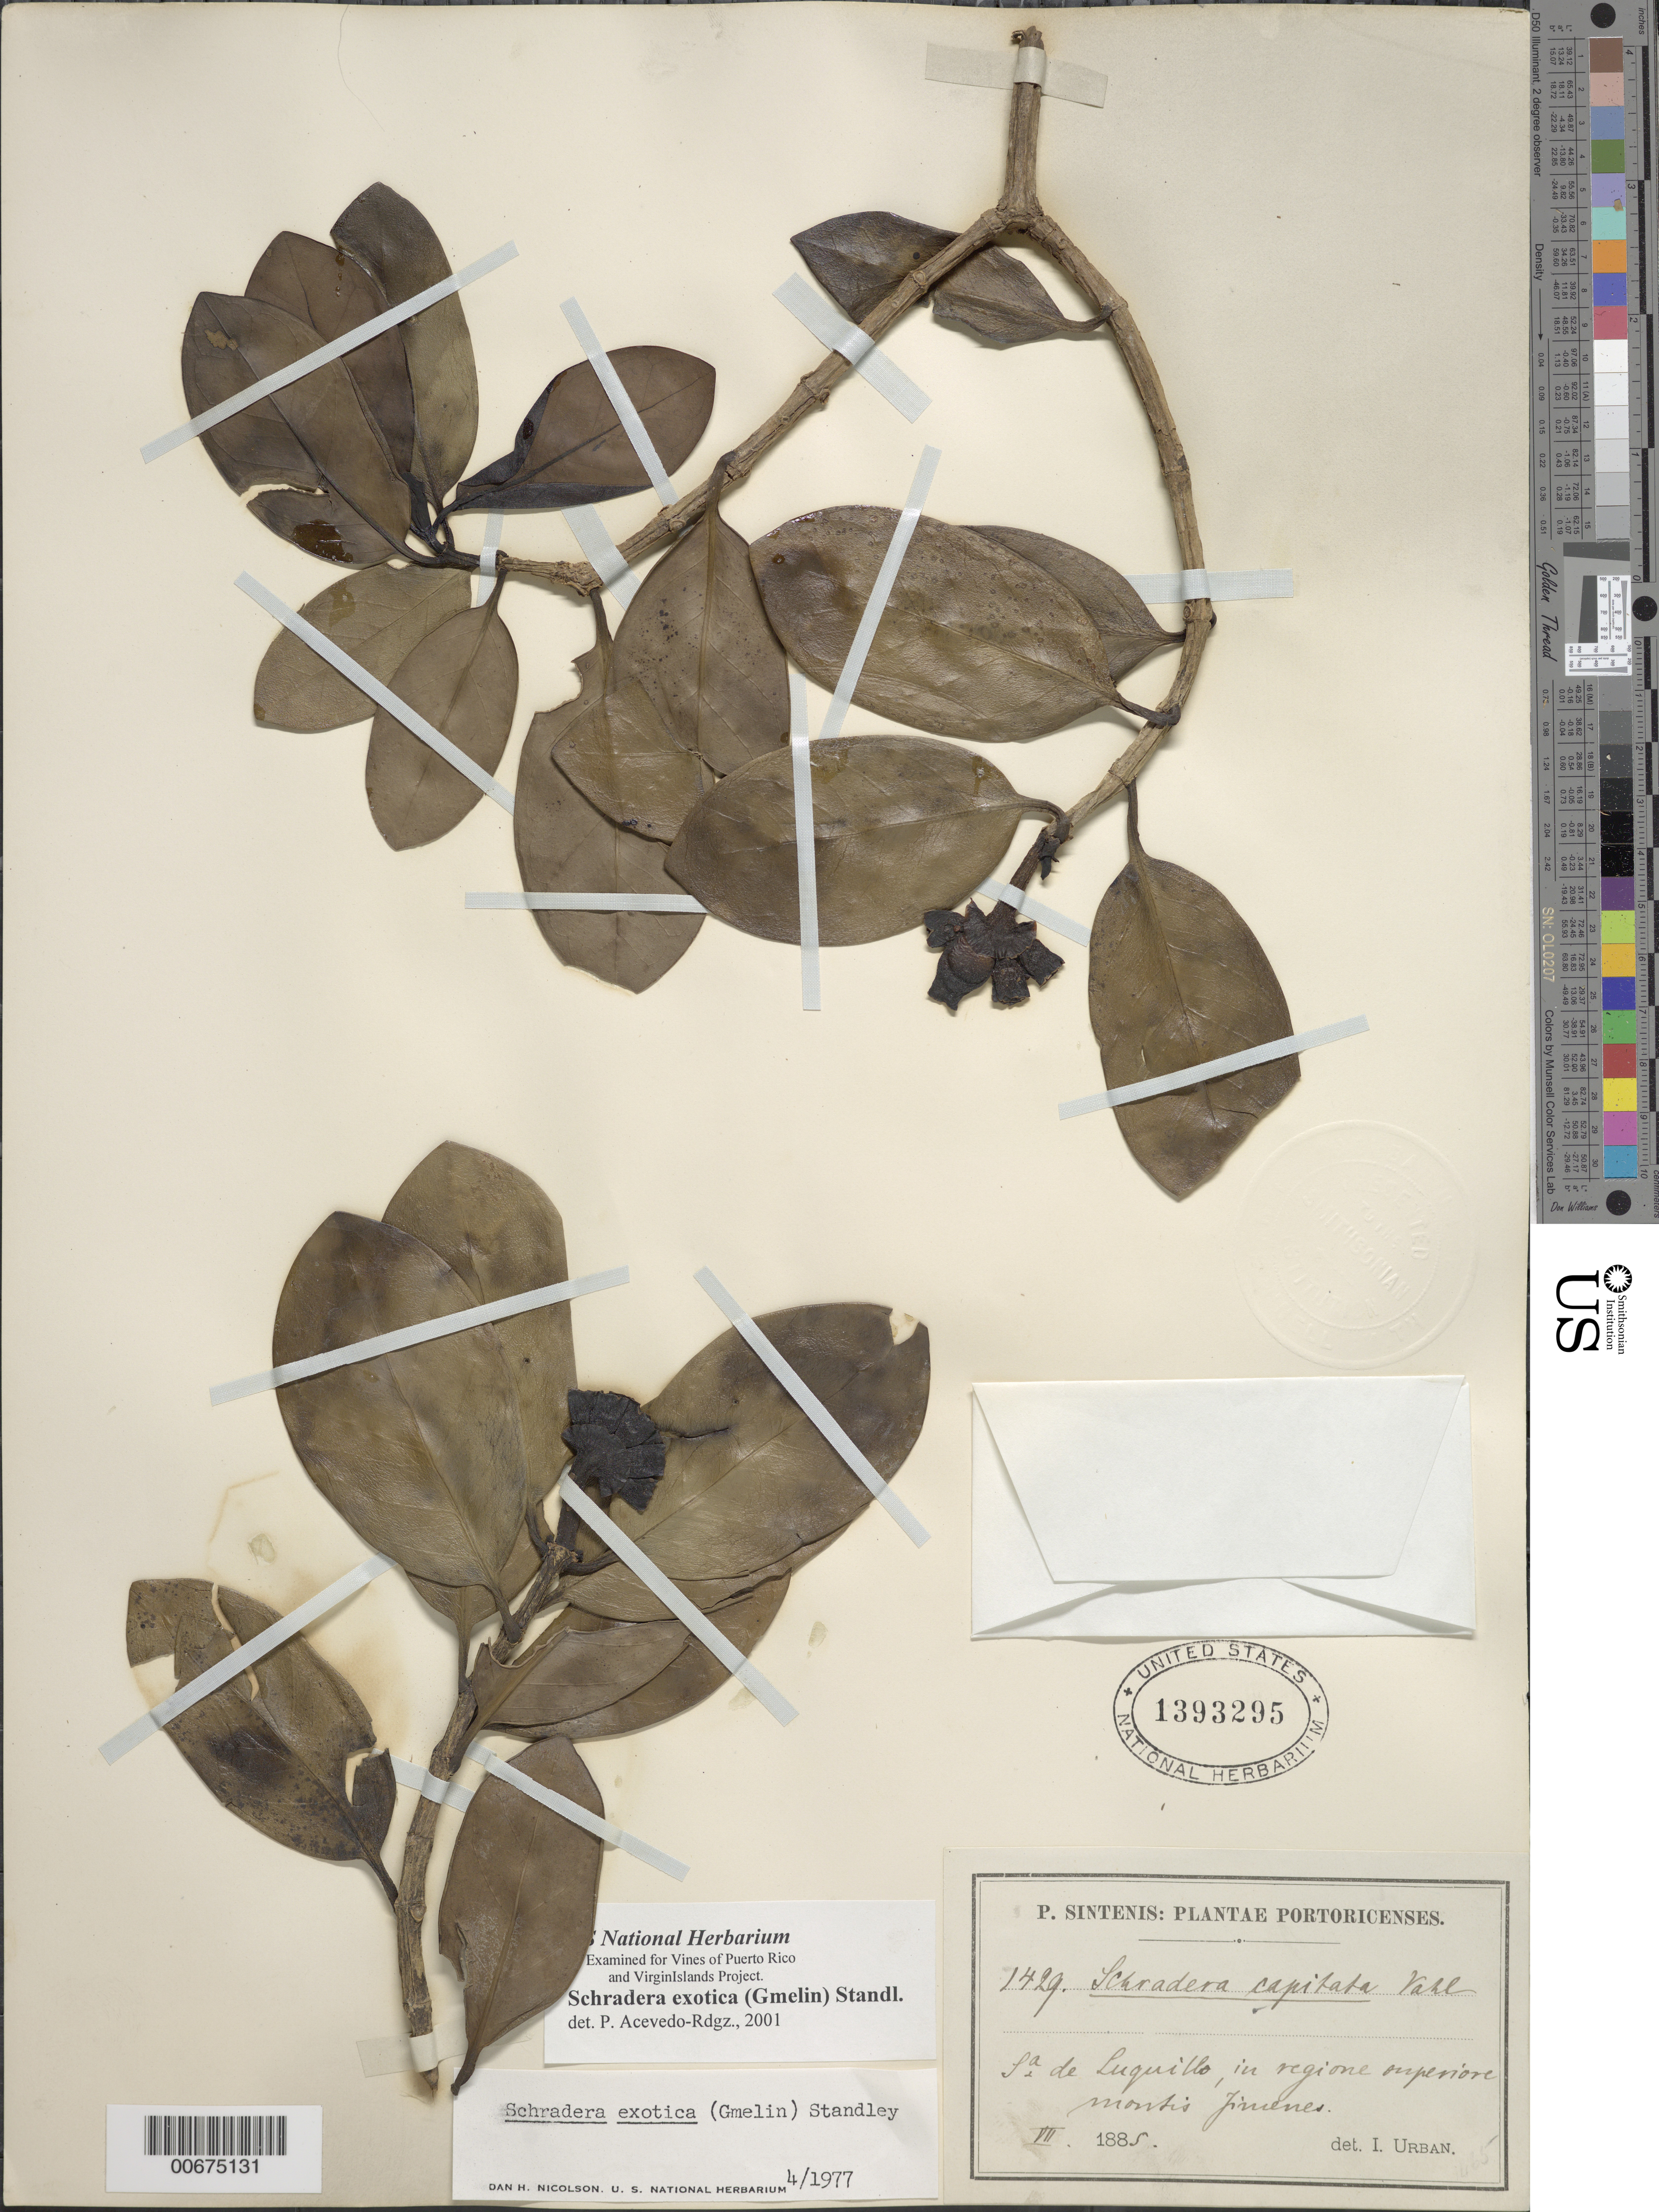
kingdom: Plantae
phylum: Tracheophyta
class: Magnoliopsida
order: Gentianales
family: Rubiaceae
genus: Schradera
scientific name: Schradera exotica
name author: (J.F. Gmel.) Standl.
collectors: P. Sintenis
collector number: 1429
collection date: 1885-07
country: Puerto Rico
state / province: Luquillo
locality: Sa de Luquillo, in regione superiore montis Jimenes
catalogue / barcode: US 1393295